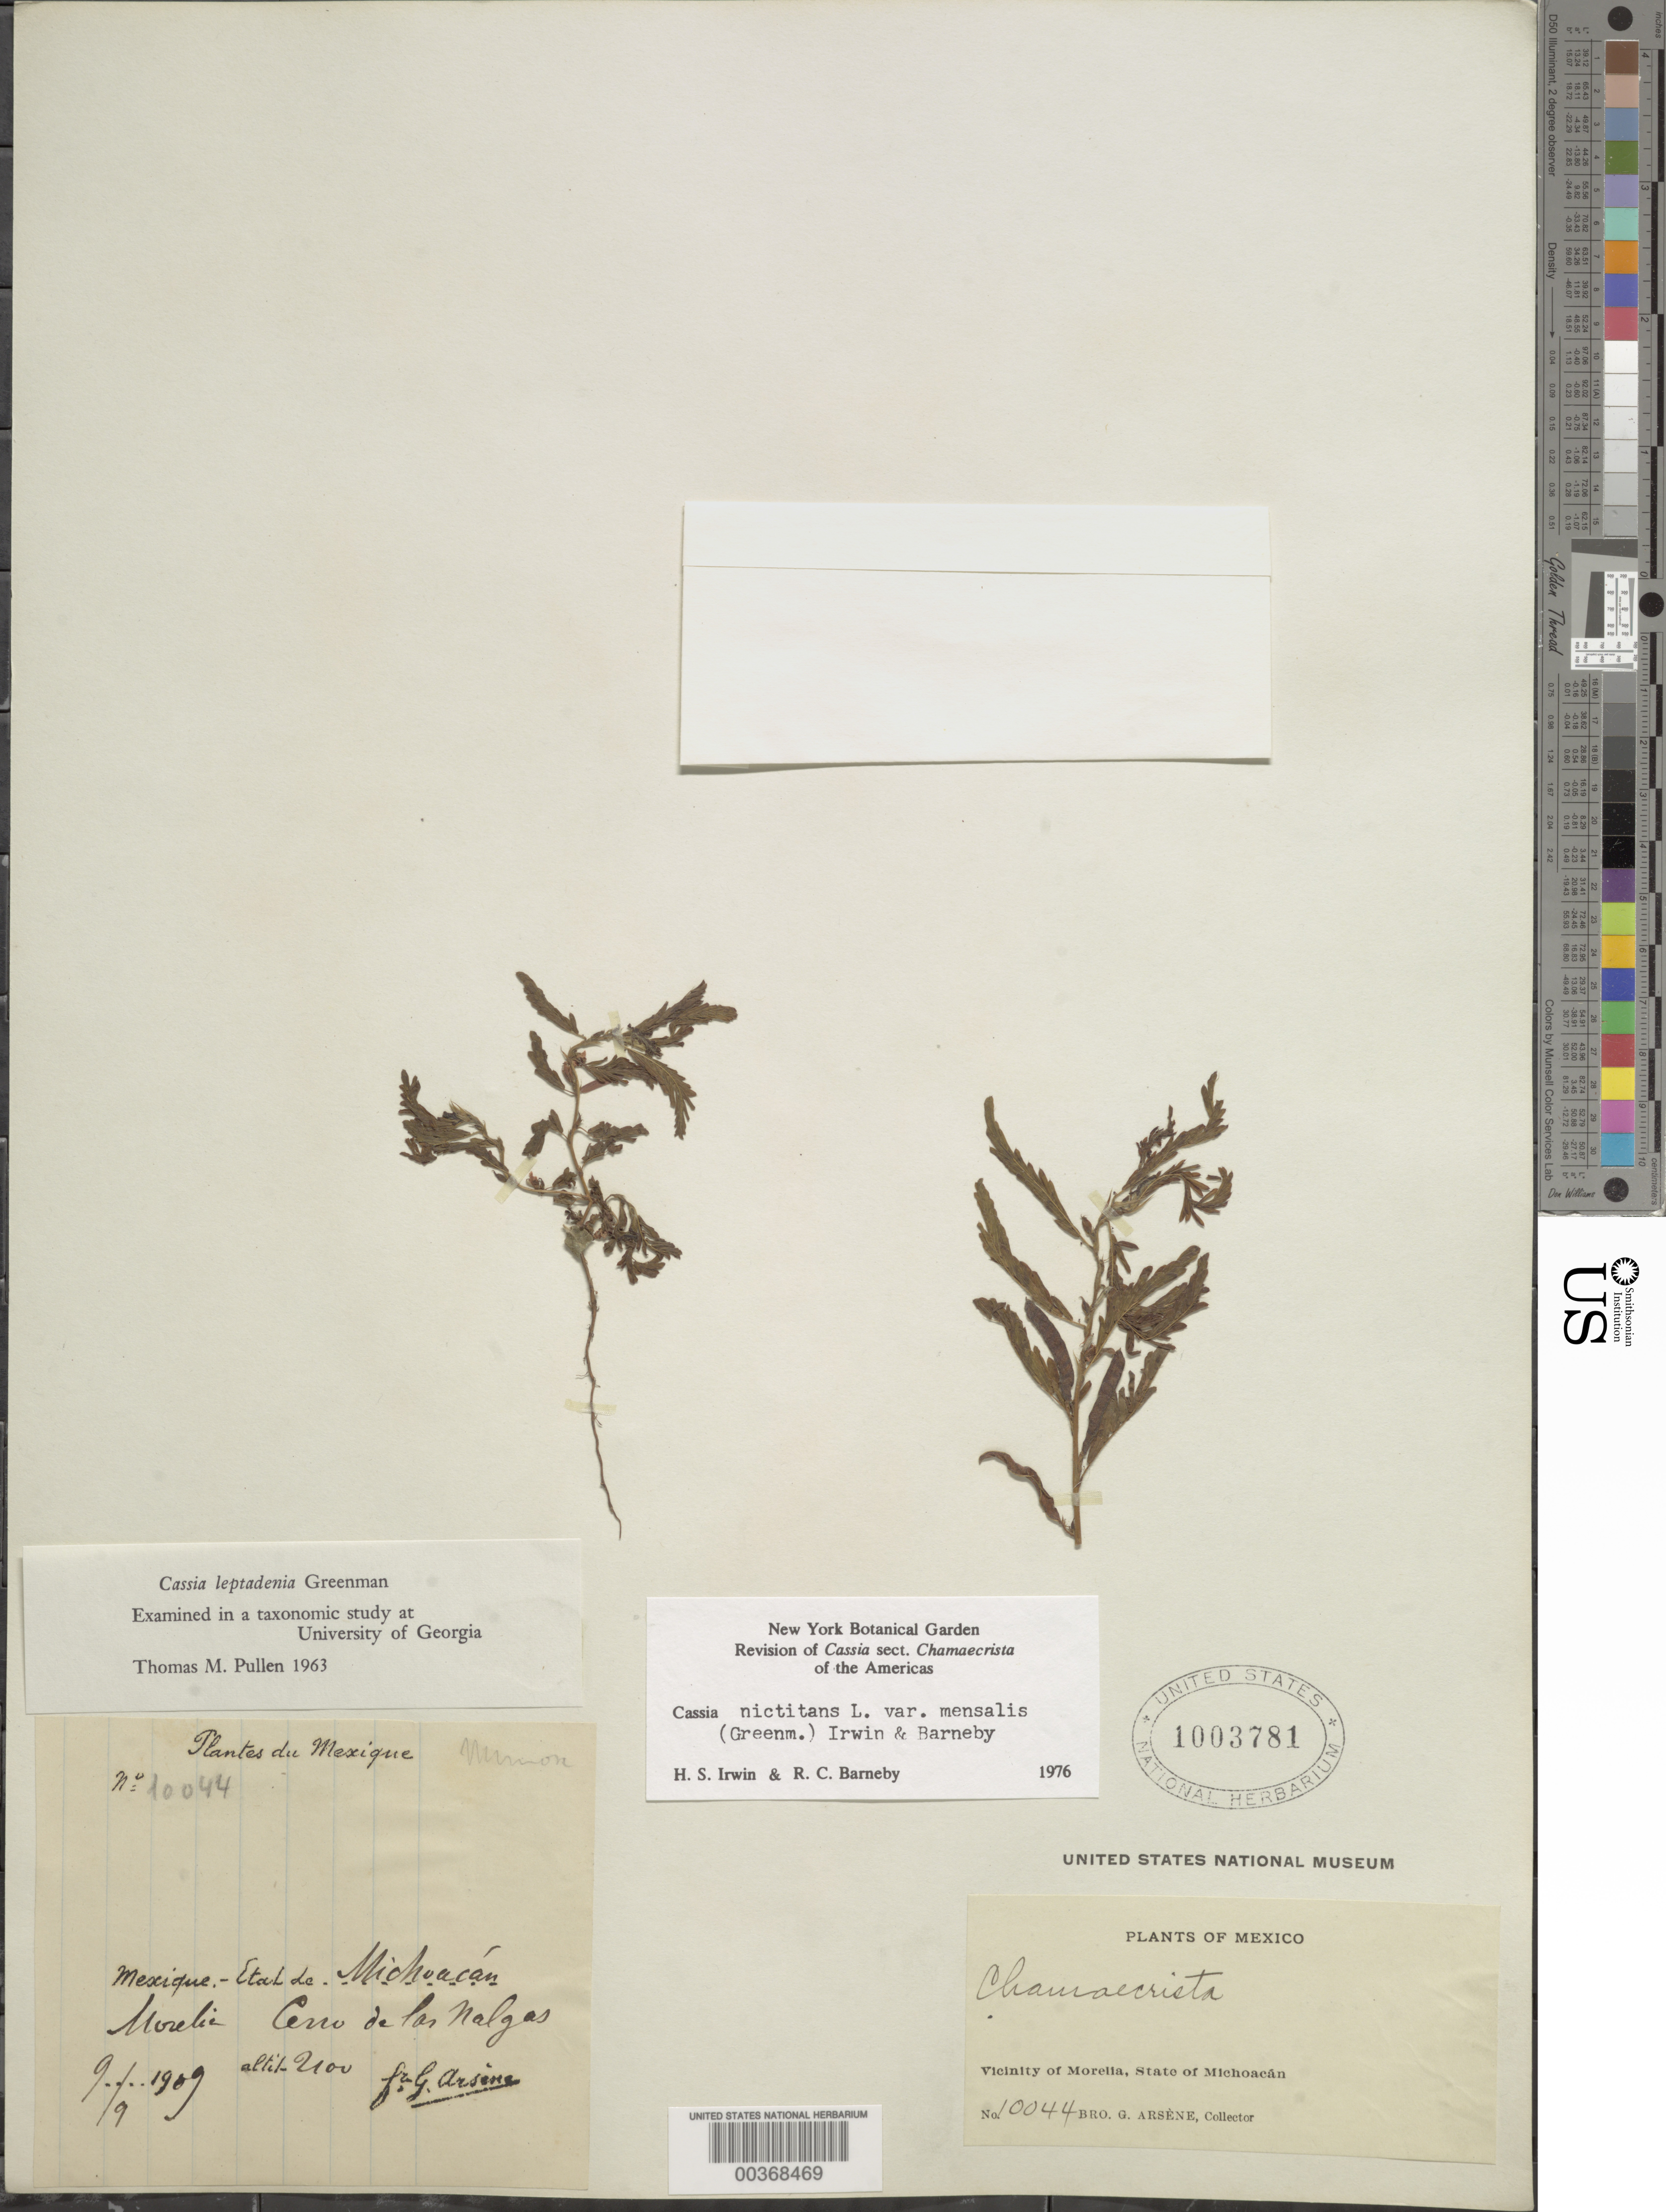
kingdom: Plantae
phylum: Tracheophyta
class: Magnoliopsida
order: Fabales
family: Fabaceae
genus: Chamaecrista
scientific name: Chamaecrista nictitans var. mensalis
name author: (Greenm.) H.S. Irwin & Barneby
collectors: Bro. G. Arsène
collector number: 10044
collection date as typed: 09 Sep 1909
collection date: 1909-09-09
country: Mexico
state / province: Michoacán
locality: Vicinity of Morelia; cerro de las nalgas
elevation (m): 1900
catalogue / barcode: US 1003781